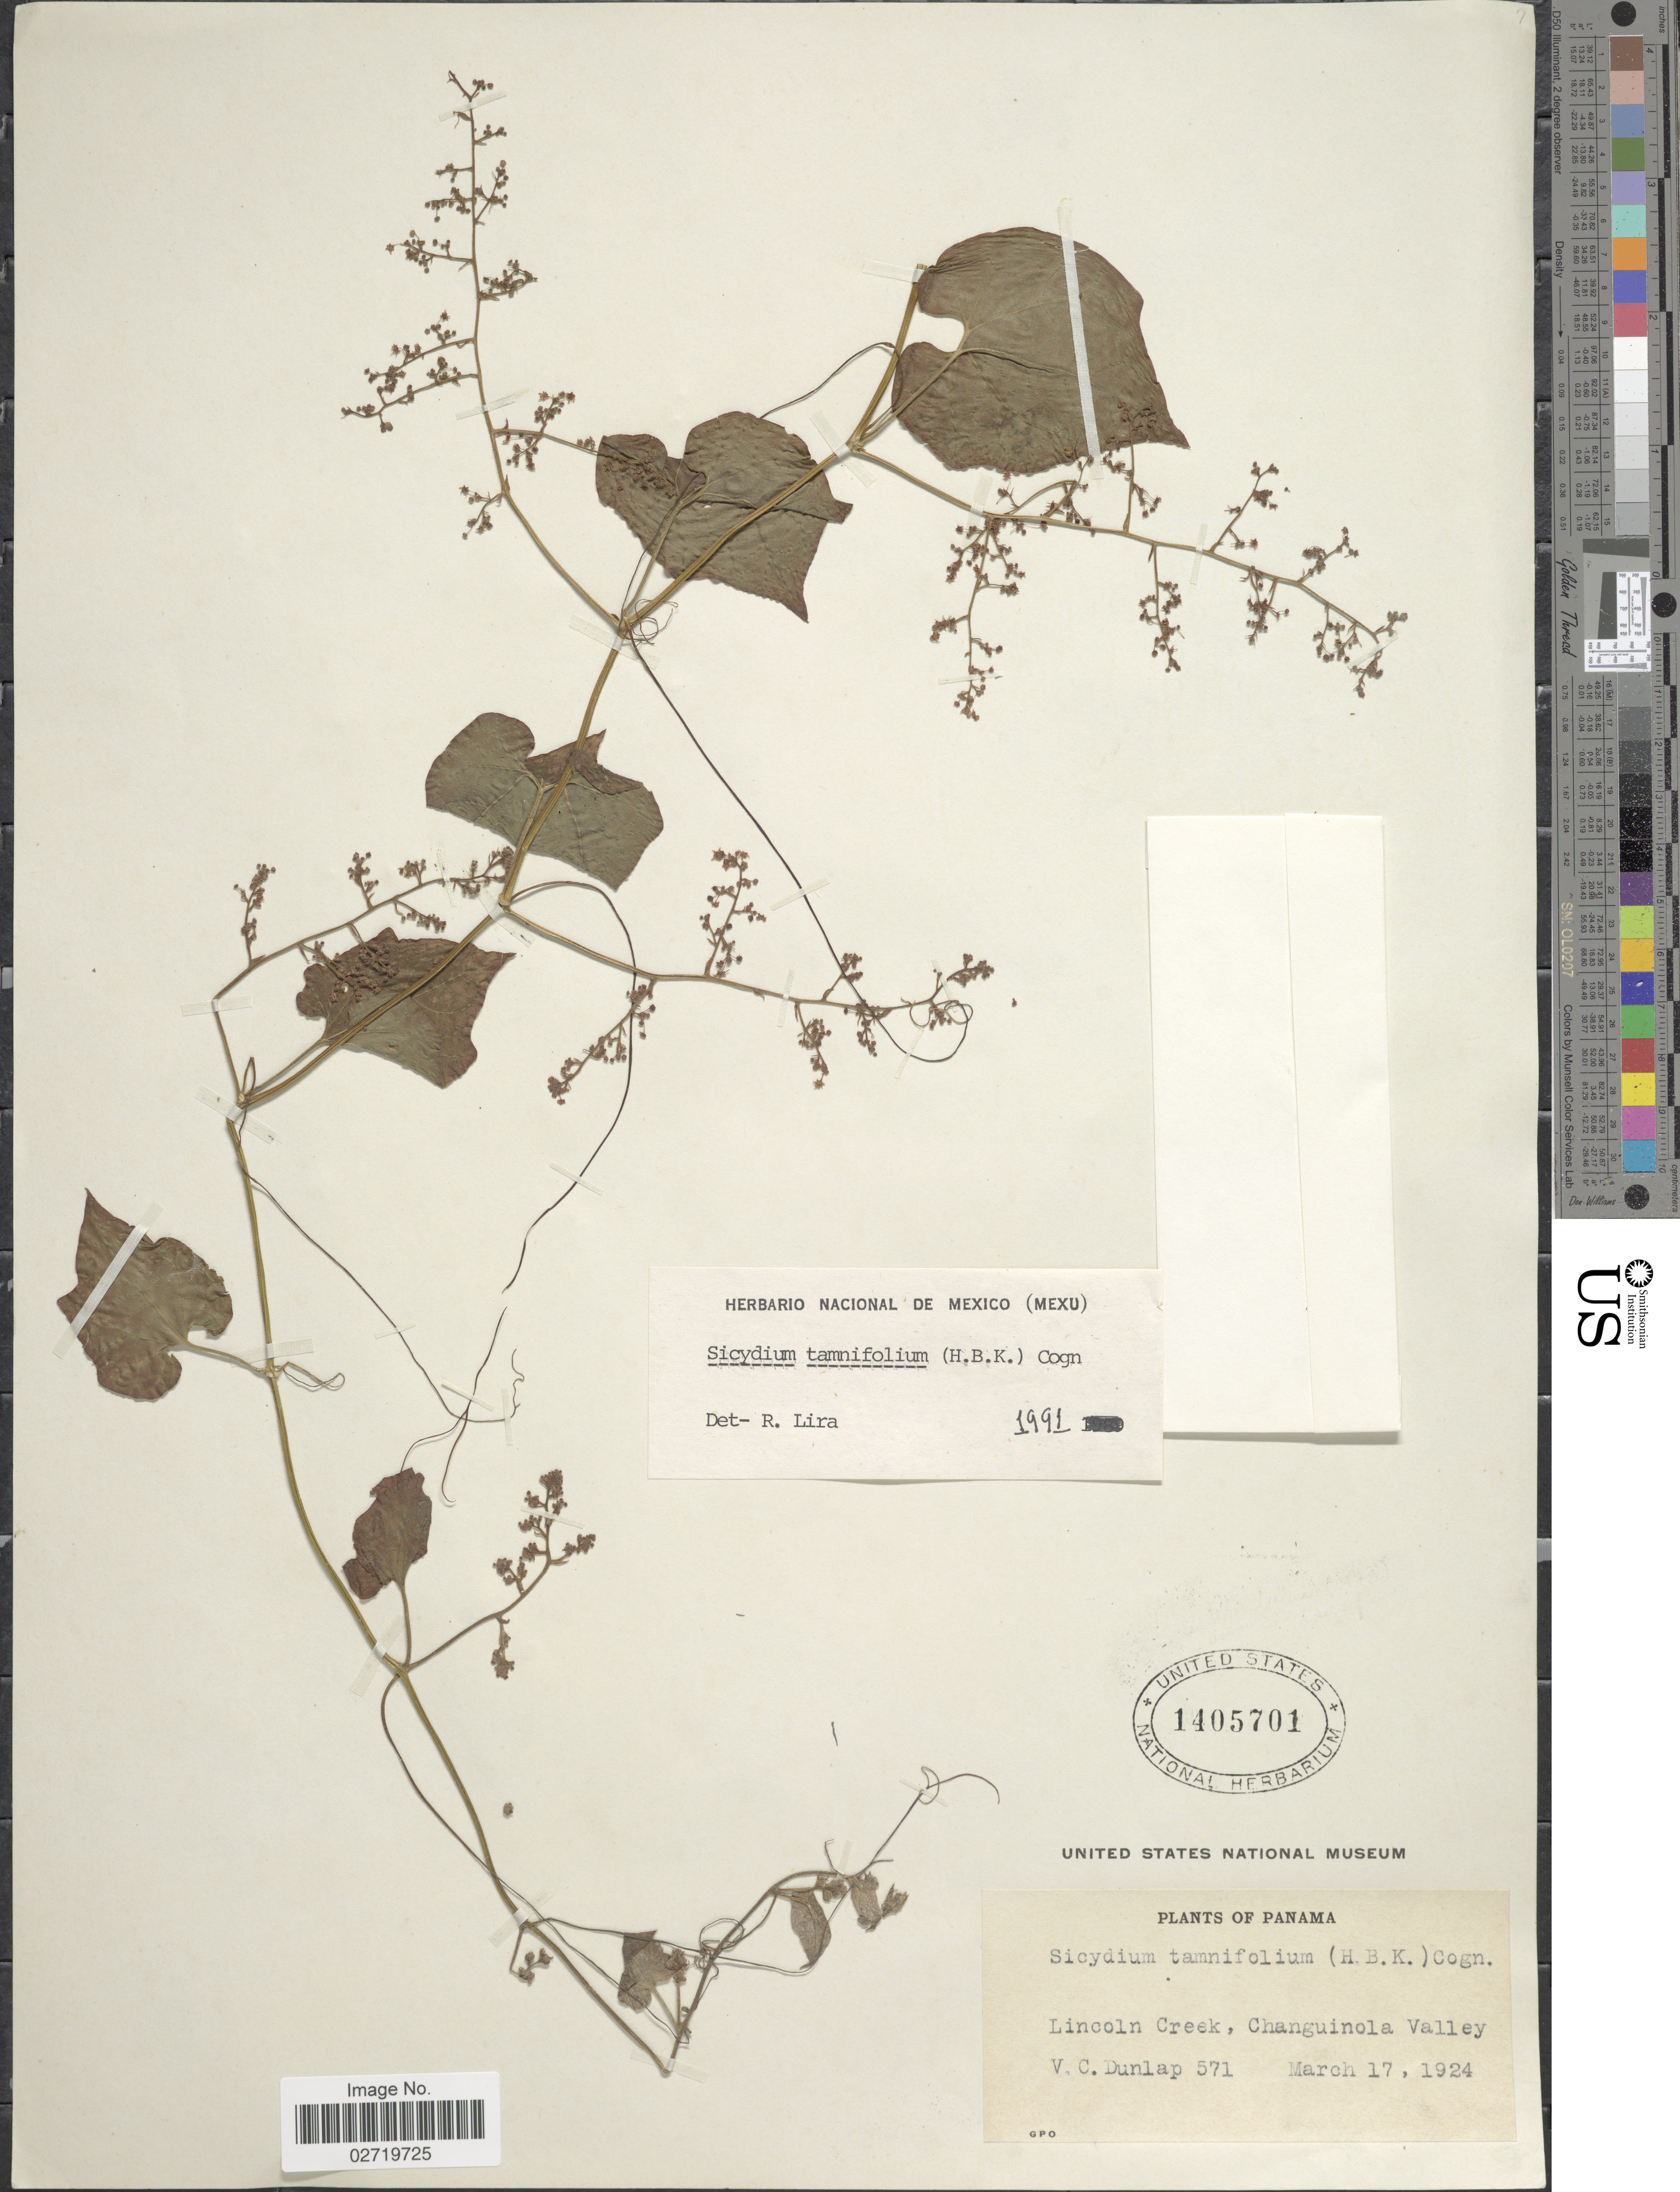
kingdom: Plantae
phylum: Tracheophyta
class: Magnoliopsida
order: Cucurbitales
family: Cucurbitaceae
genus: Sicydium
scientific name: Sicydium tamnifolium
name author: (Kunth) Cogn.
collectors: V. C. Dunlap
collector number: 571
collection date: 1924-03-17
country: Panama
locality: Lincoln Creek, Changuinola Valley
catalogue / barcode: US 1405701